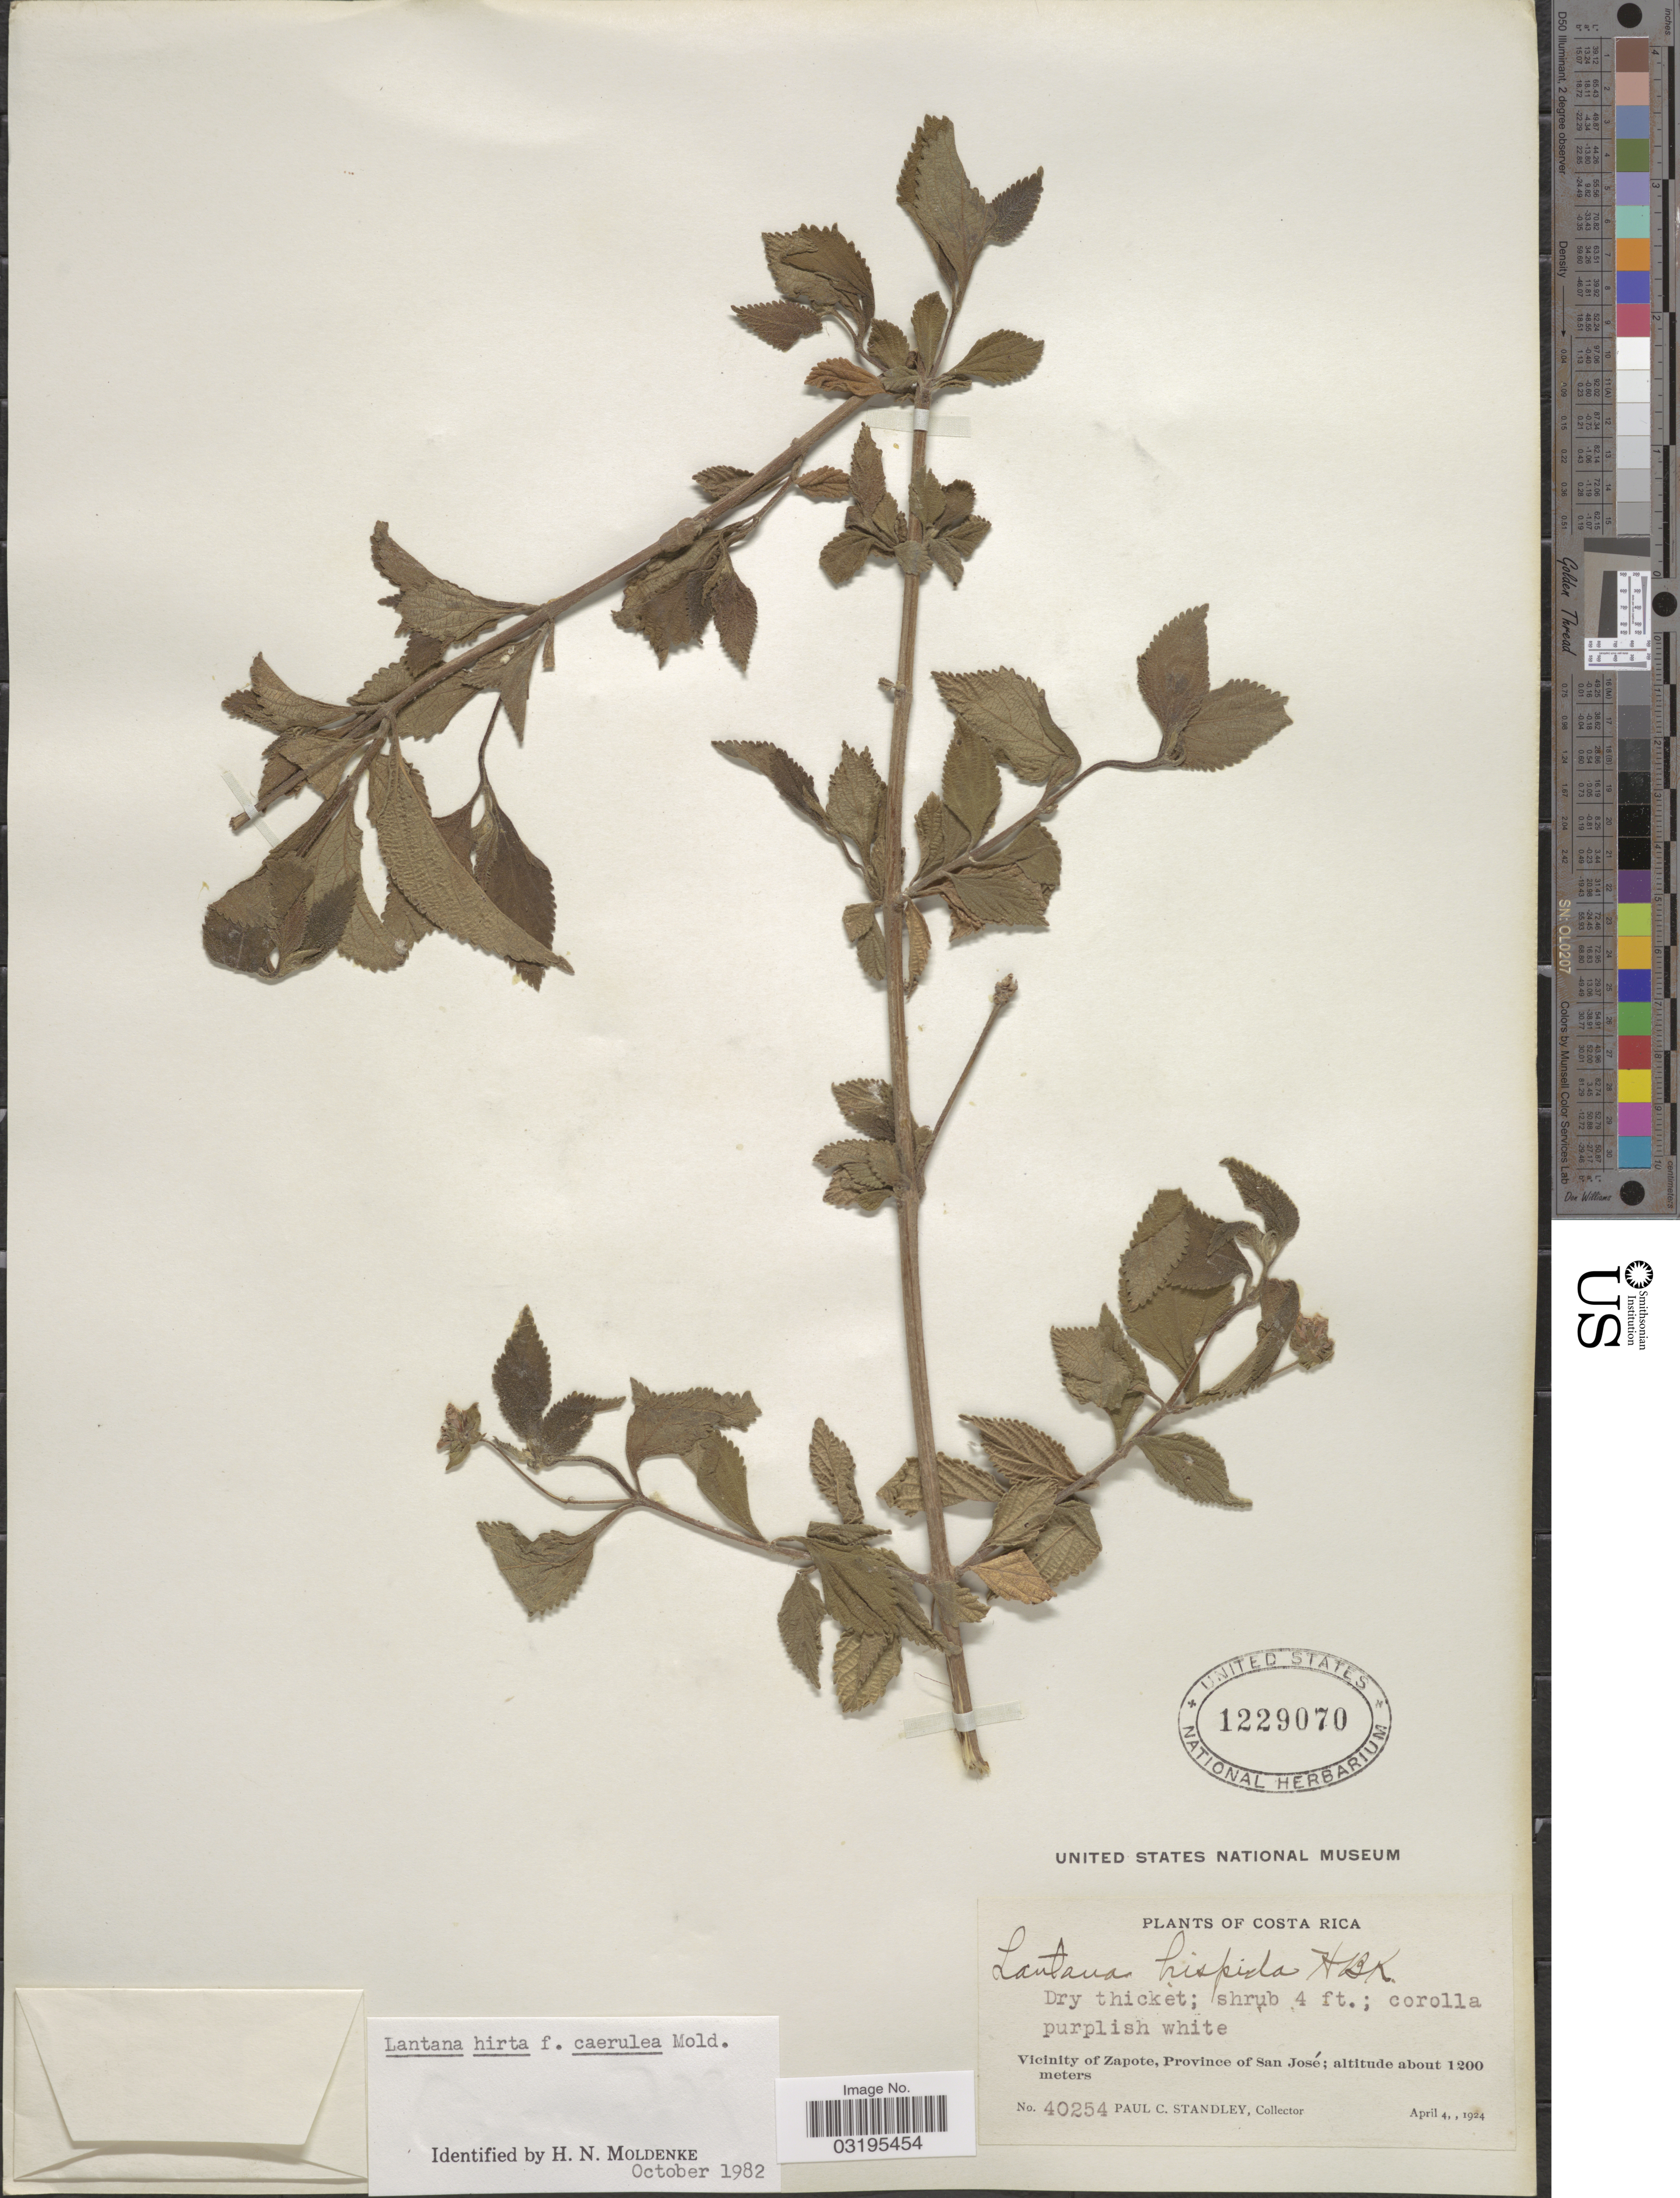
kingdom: Plantae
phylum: Tracheophyta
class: Magnoliopsida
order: Lamiales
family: Verbenaceae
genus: Lantana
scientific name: Lantana hirta f. caerulea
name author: Moldenke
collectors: P. C. Standley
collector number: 40254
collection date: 1924-04-04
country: Costa Rica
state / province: San José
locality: Vicinity of Zapote.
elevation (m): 1200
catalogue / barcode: US 1229070